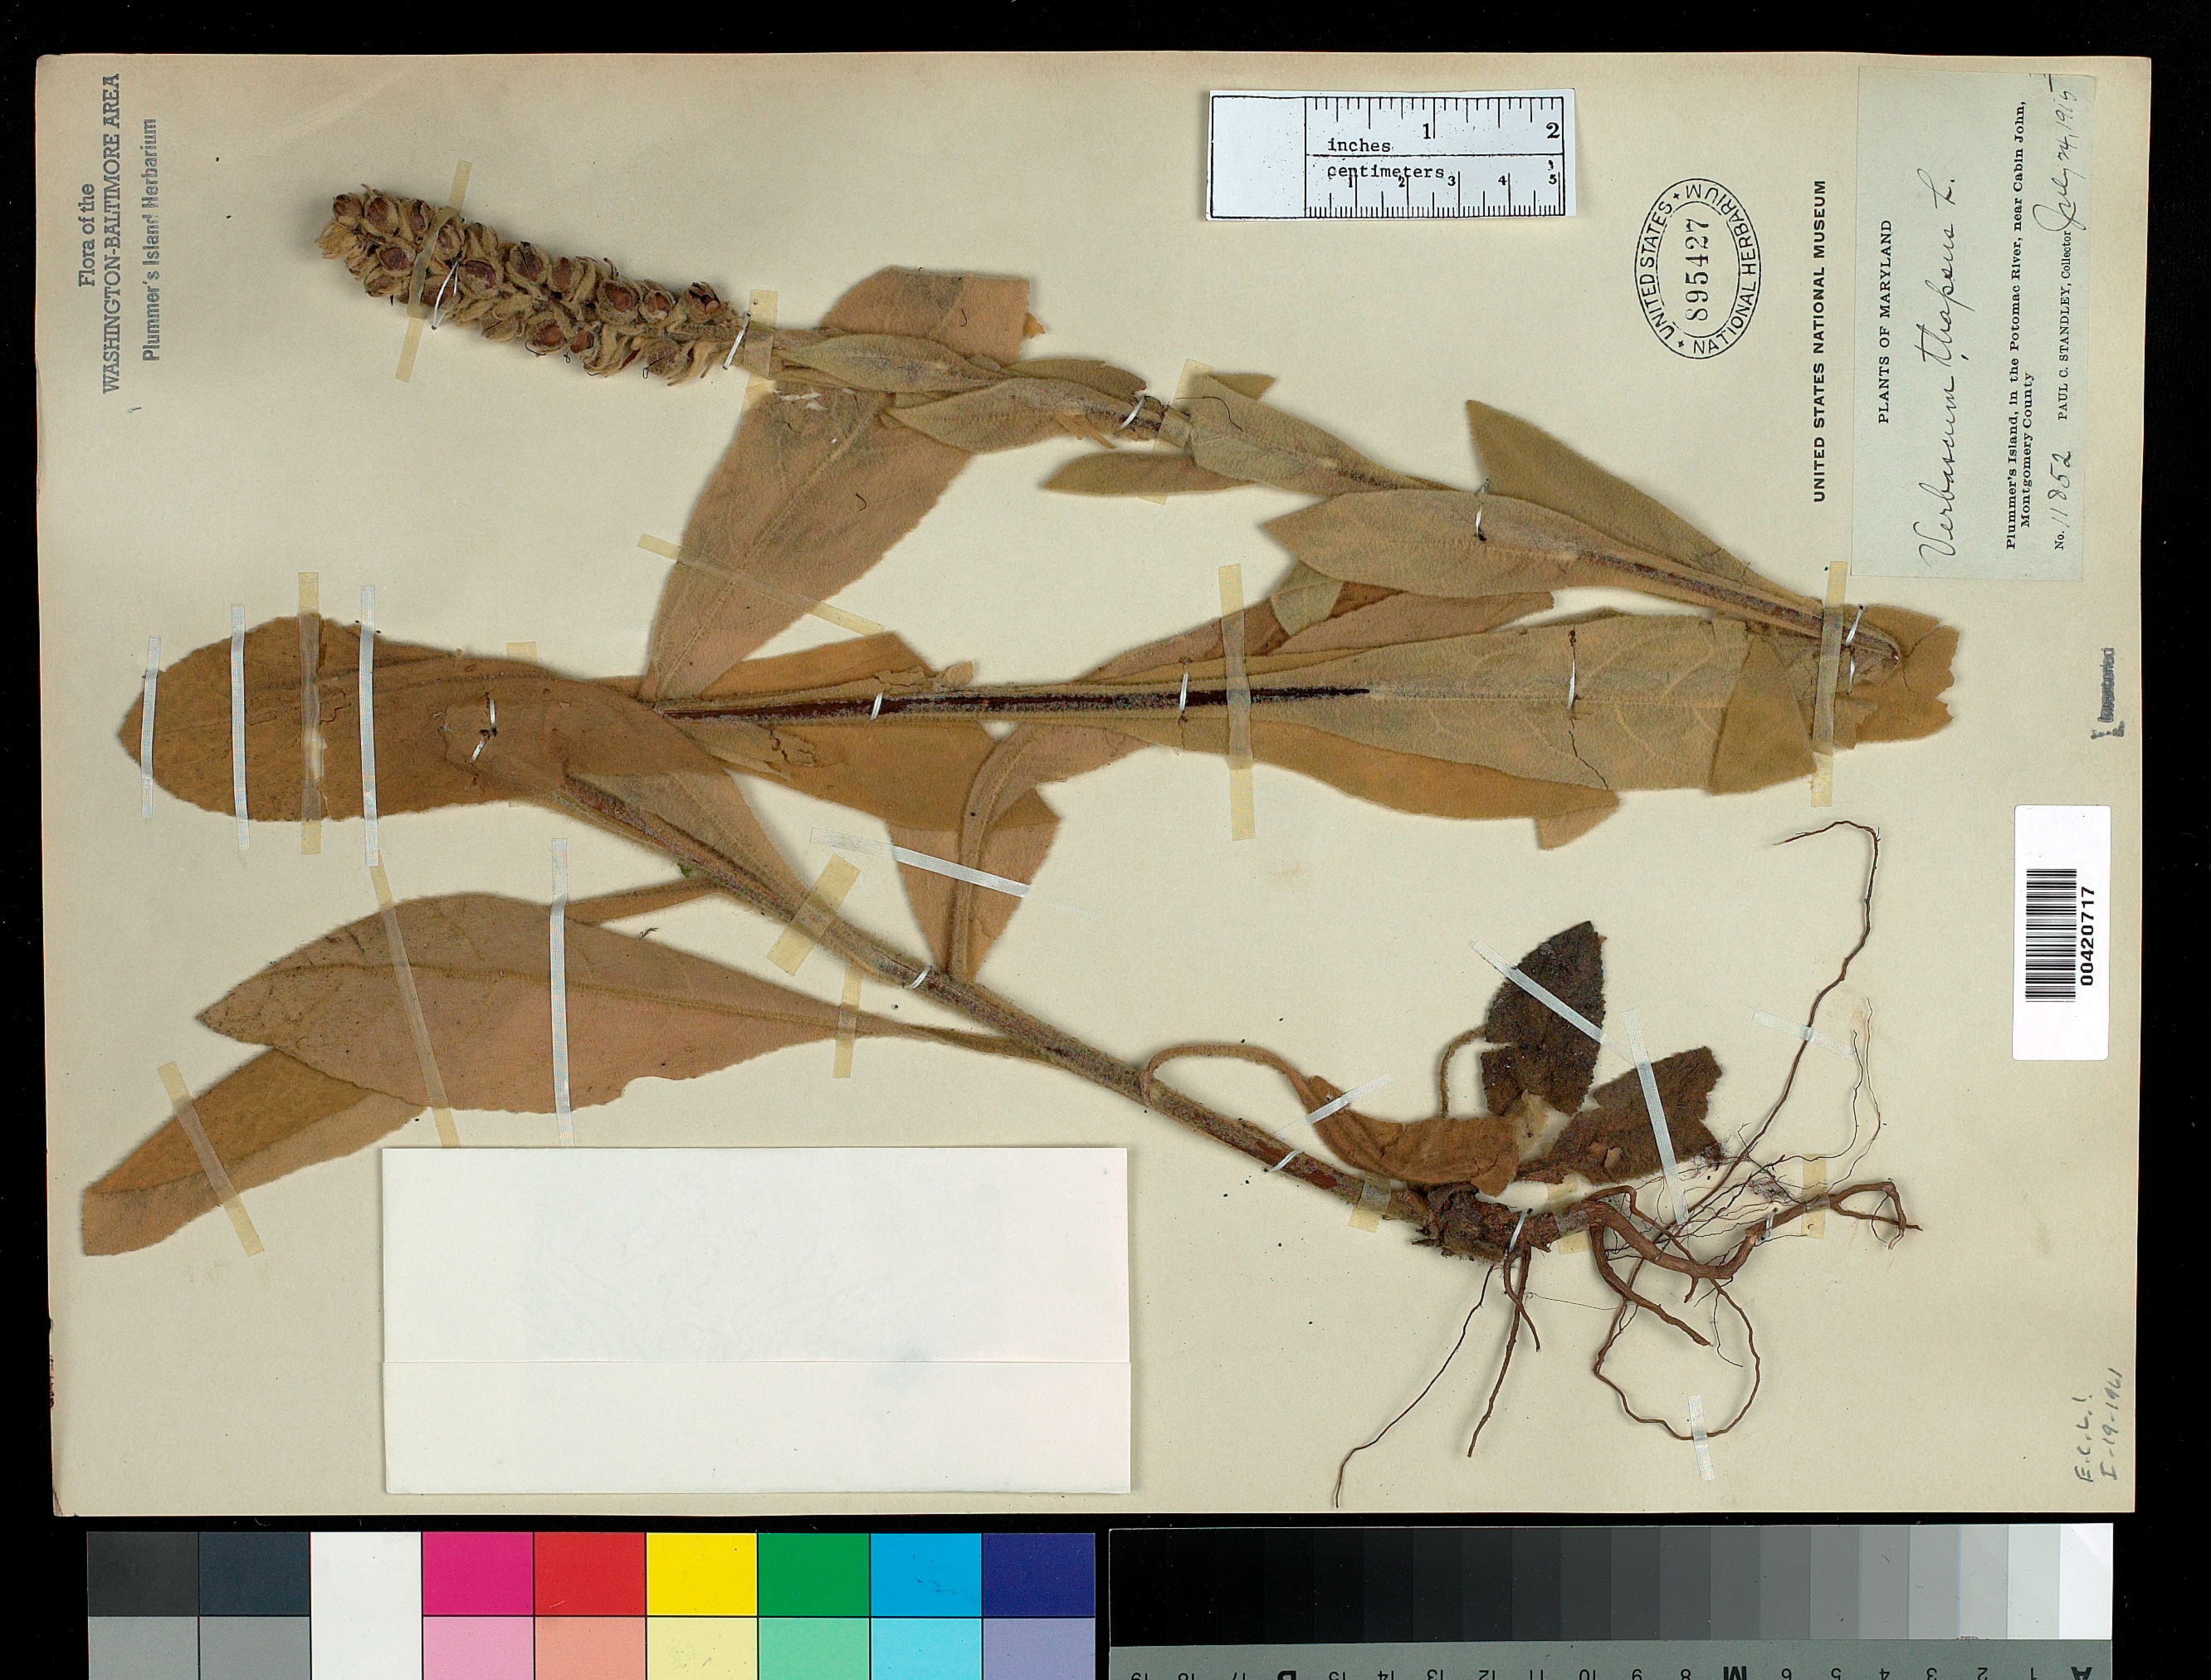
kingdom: Plantae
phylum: Tracheophyta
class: Magnoliopsida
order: Lamiales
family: Scrophulariaceae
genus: Verbascum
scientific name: Verbascum thapsus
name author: L.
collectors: P. C. Standley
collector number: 11852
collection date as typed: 24 Jul 1915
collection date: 1915-07-24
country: United States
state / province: Maryland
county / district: Montgomery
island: Plummers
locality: Plummer's Island C. & O. Canal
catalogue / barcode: US 895427